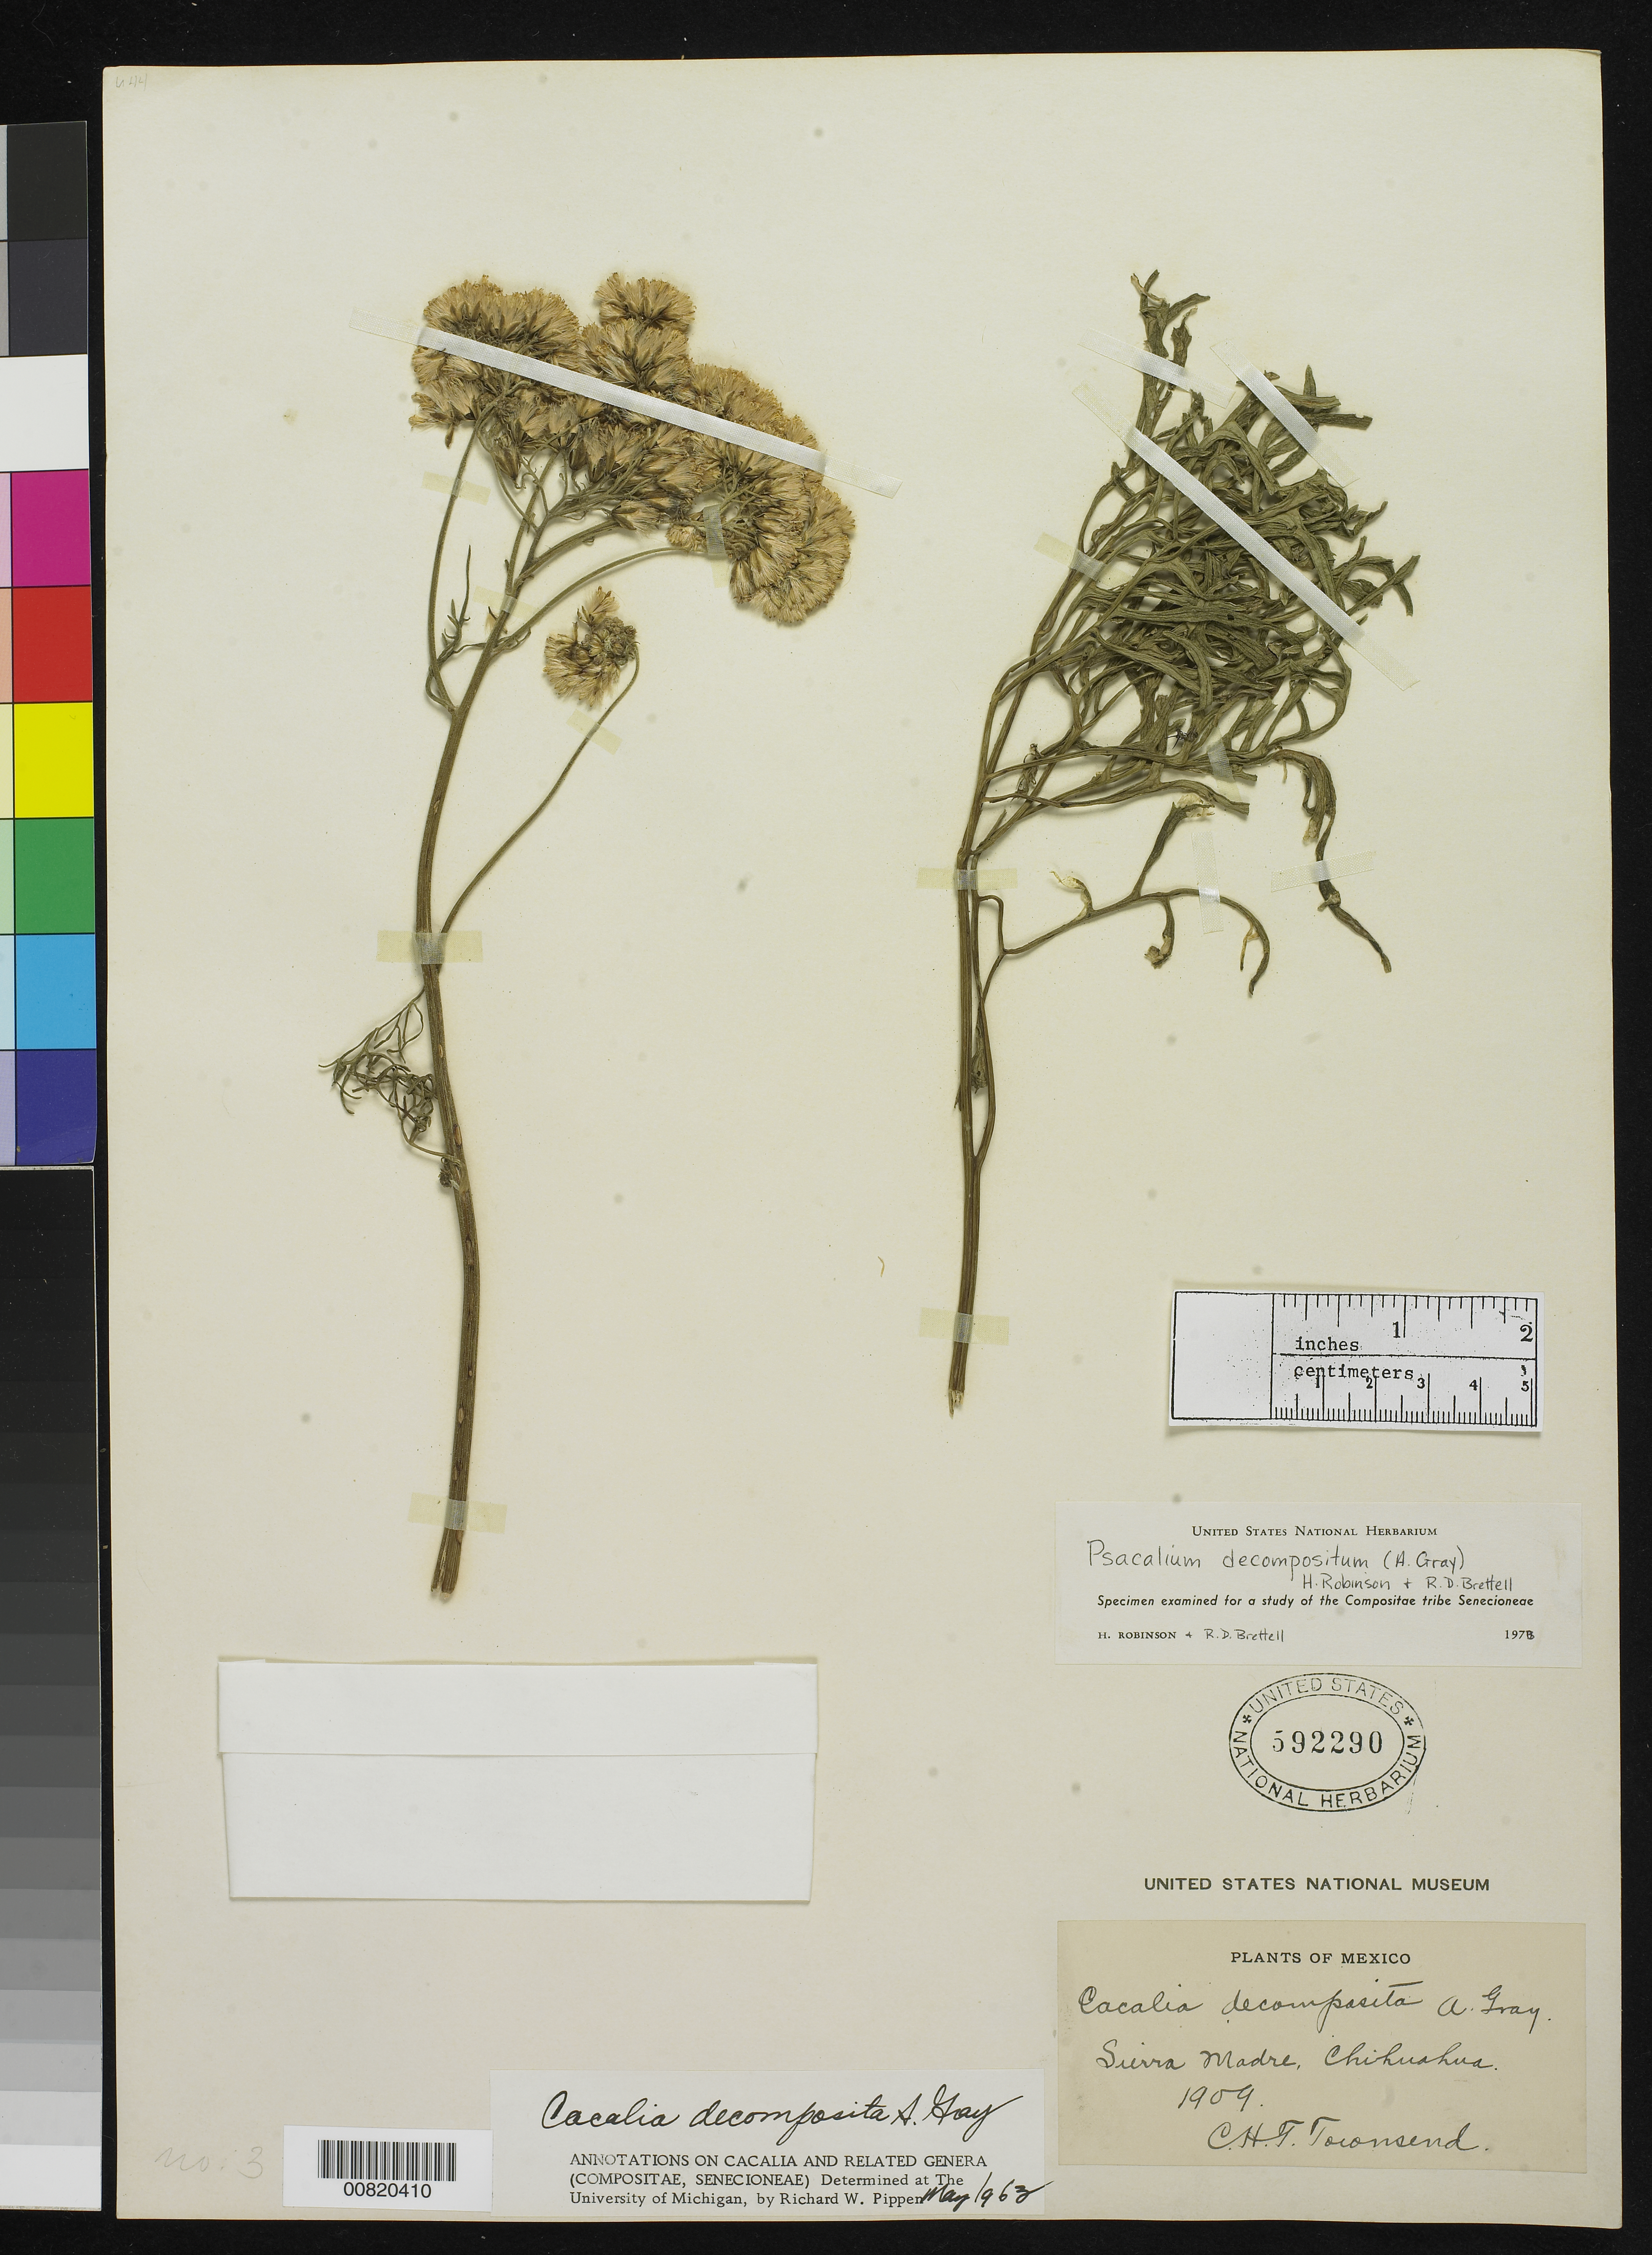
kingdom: Plantae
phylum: Tracheophyta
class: Magnoliopsida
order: Asterales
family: Asteraceae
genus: Psacalium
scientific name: Psacalium decompositum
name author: (A. Gray) H. Rob. & Brettell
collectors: C. H. T. Townsend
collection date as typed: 1909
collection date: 1909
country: Mexico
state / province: Chihuahua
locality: Sierra Madre, Chihuahua.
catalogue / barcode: US 592290